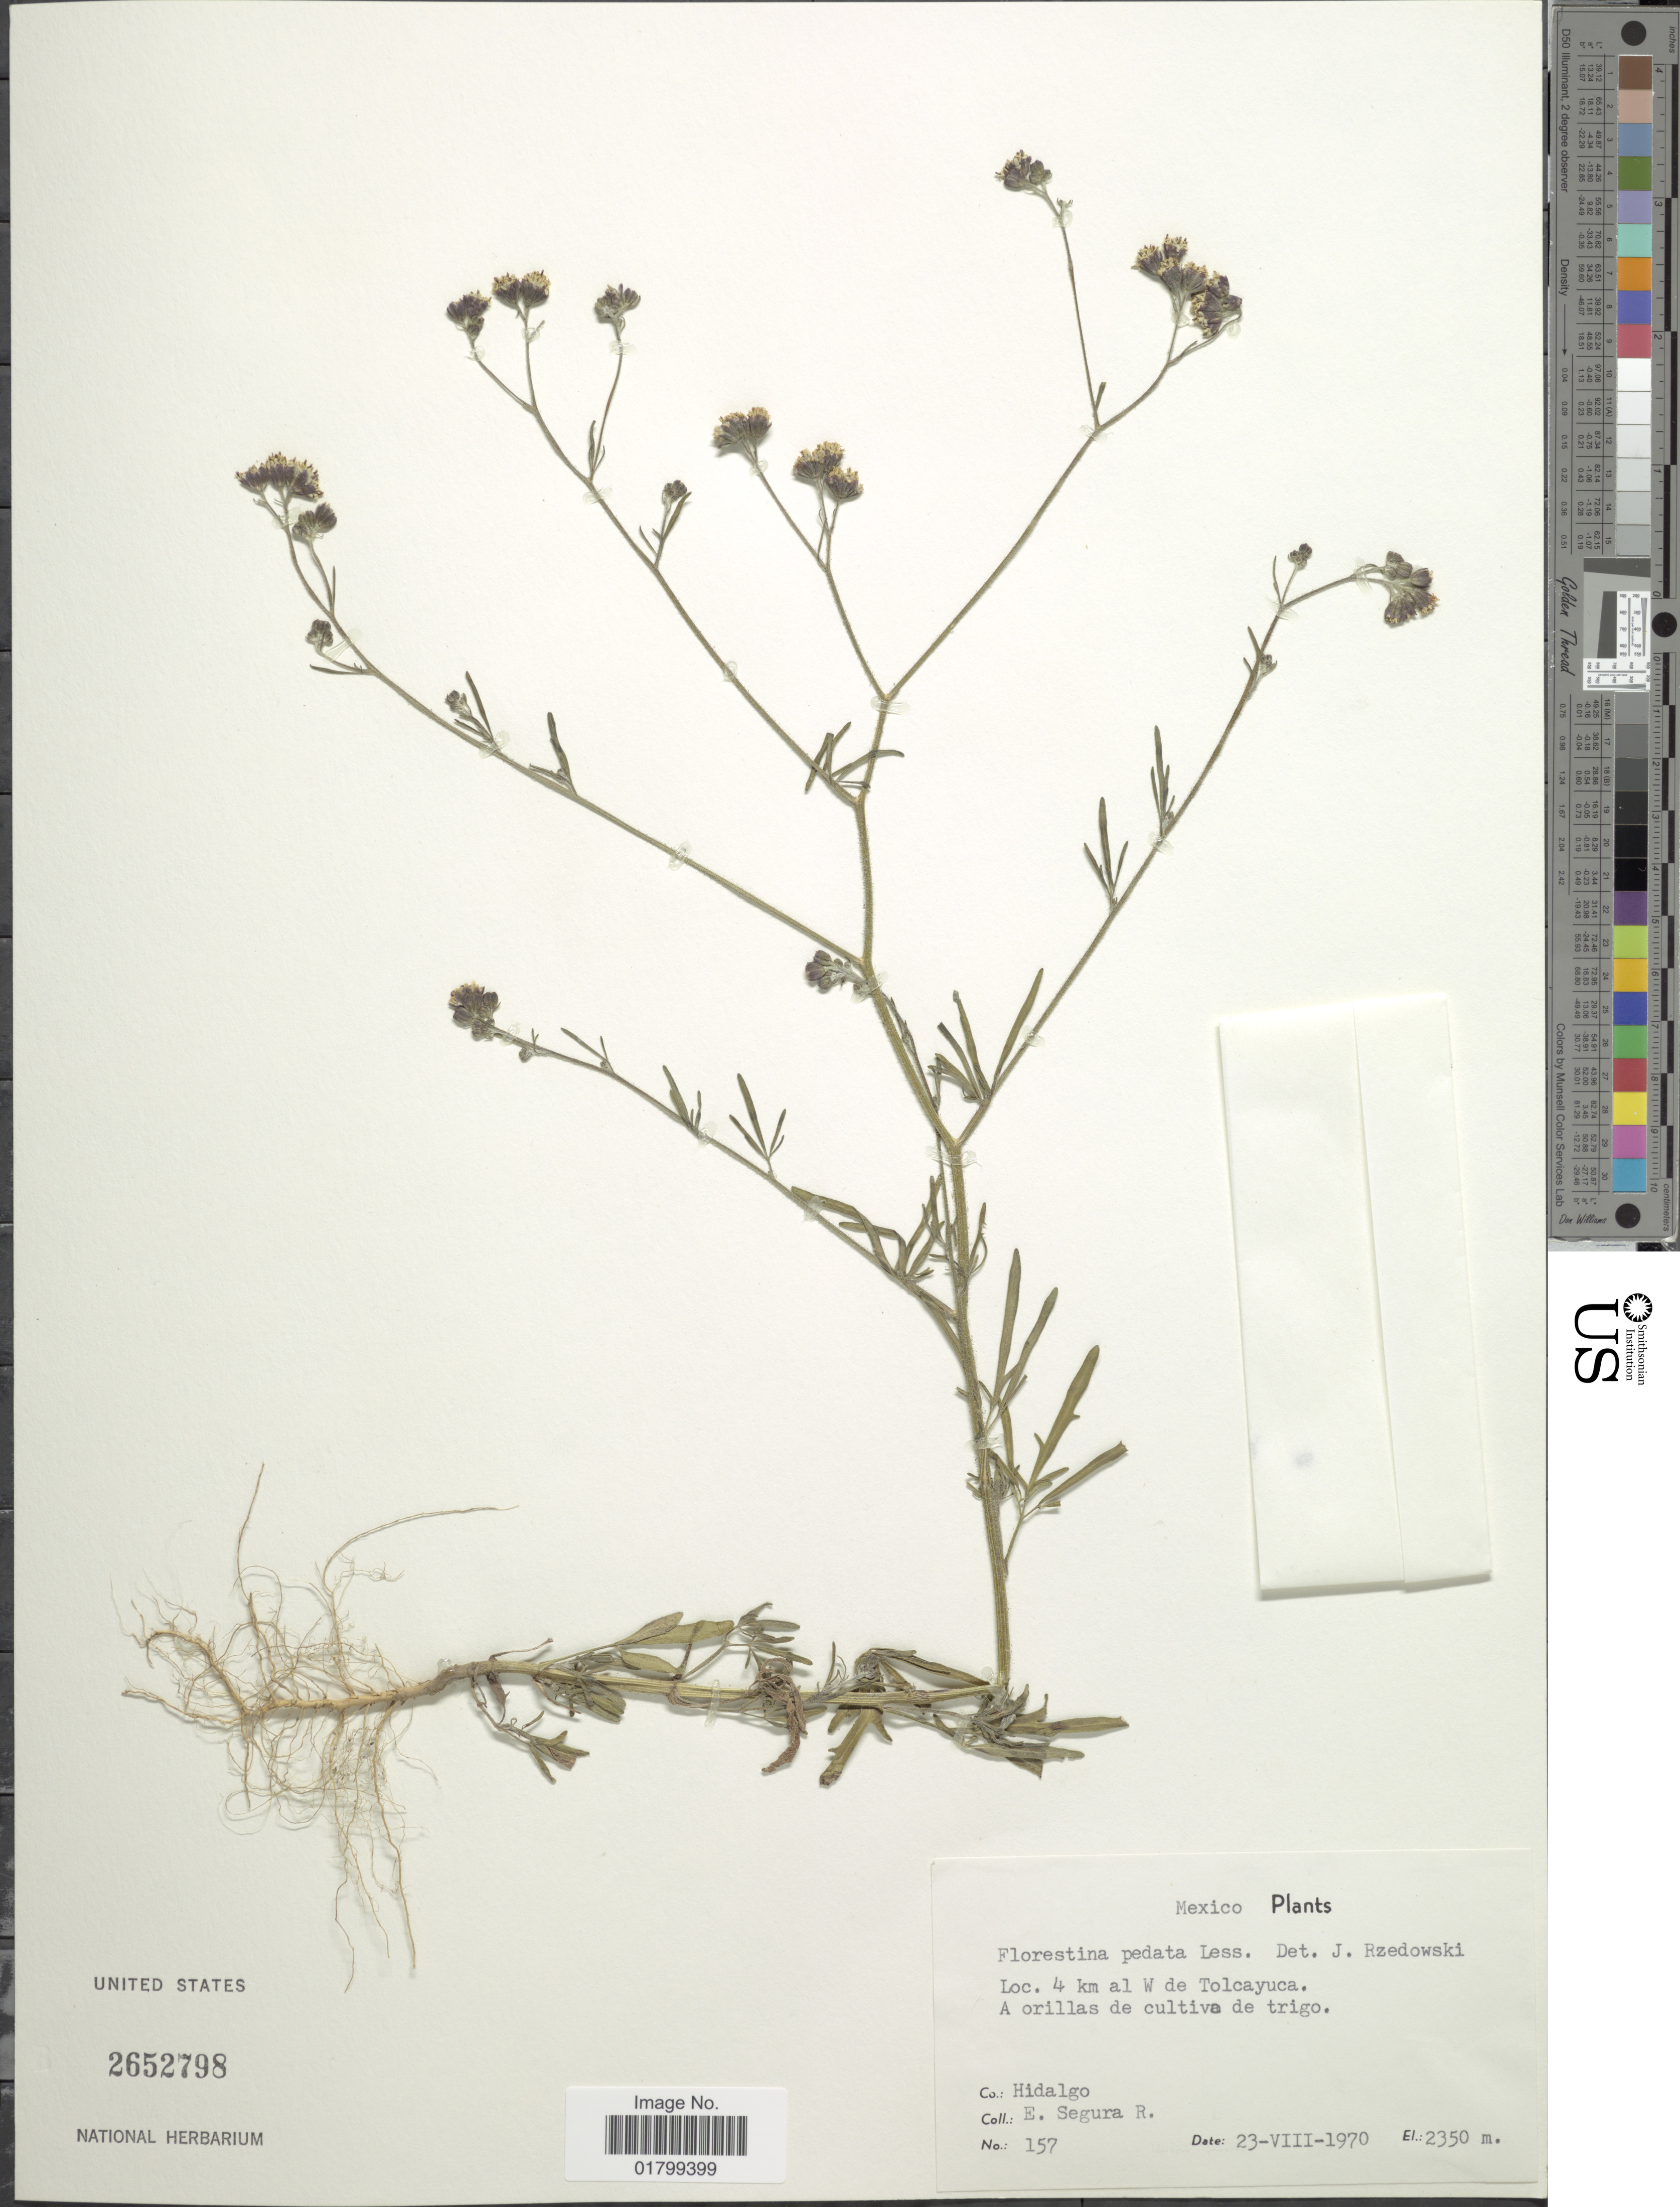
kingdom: Plantae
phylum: Tracheophyta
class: Magnoliopsida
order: Asterales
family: Asteraceae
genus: Florestina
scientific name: Florestina pedata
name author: (Cav.) Cass.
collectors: E. Segura R.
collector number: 157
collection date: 1970-08-23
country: Mexico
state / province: Hidalgo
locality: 4 km al W de Tolcayuca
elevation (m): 2350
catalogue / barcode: US 2652798